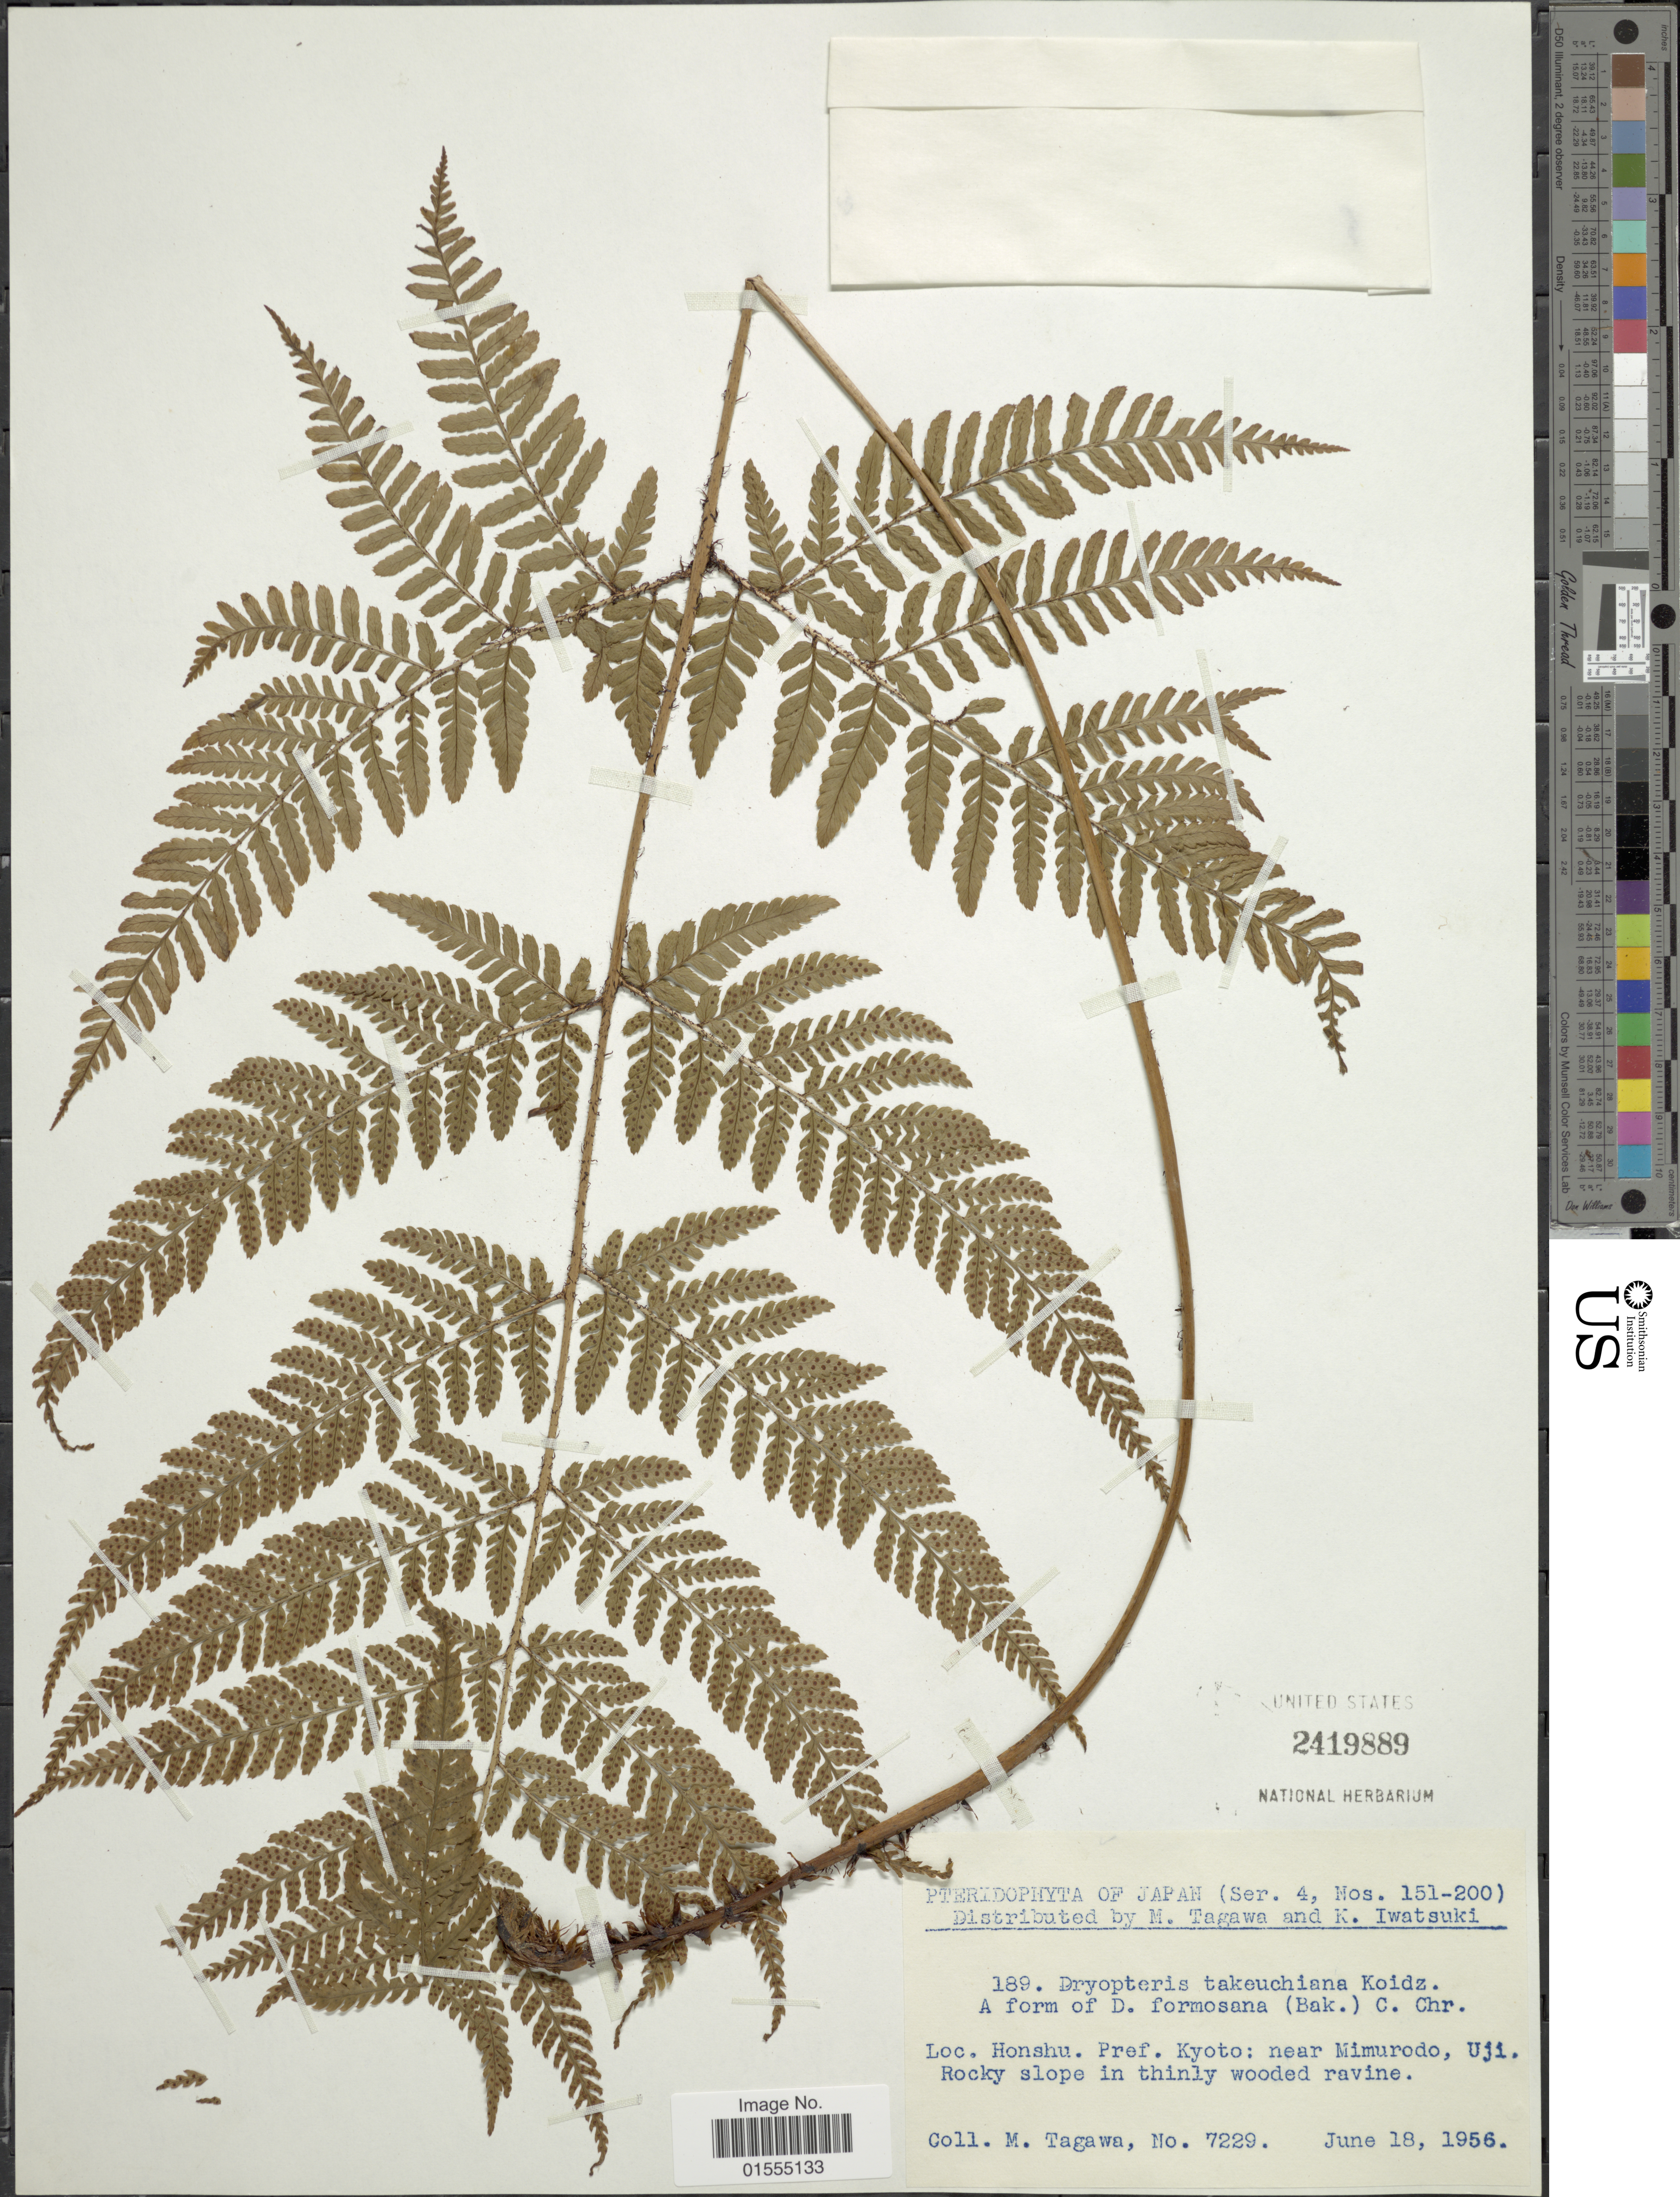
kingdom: Plantae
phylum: Tracheophyta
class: Polypodiopsida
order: Polypodiales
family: Dryopteridaceae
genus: Dryopteris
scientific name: Dryopteris takeuchiana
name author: Koidz.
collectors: M. Tagawa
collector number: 7229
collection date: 1956-06-18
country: Japan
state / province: Kyoto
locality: Honshu Pref Kyoto: near Mimurodo, Uji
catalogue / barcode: US 2419889